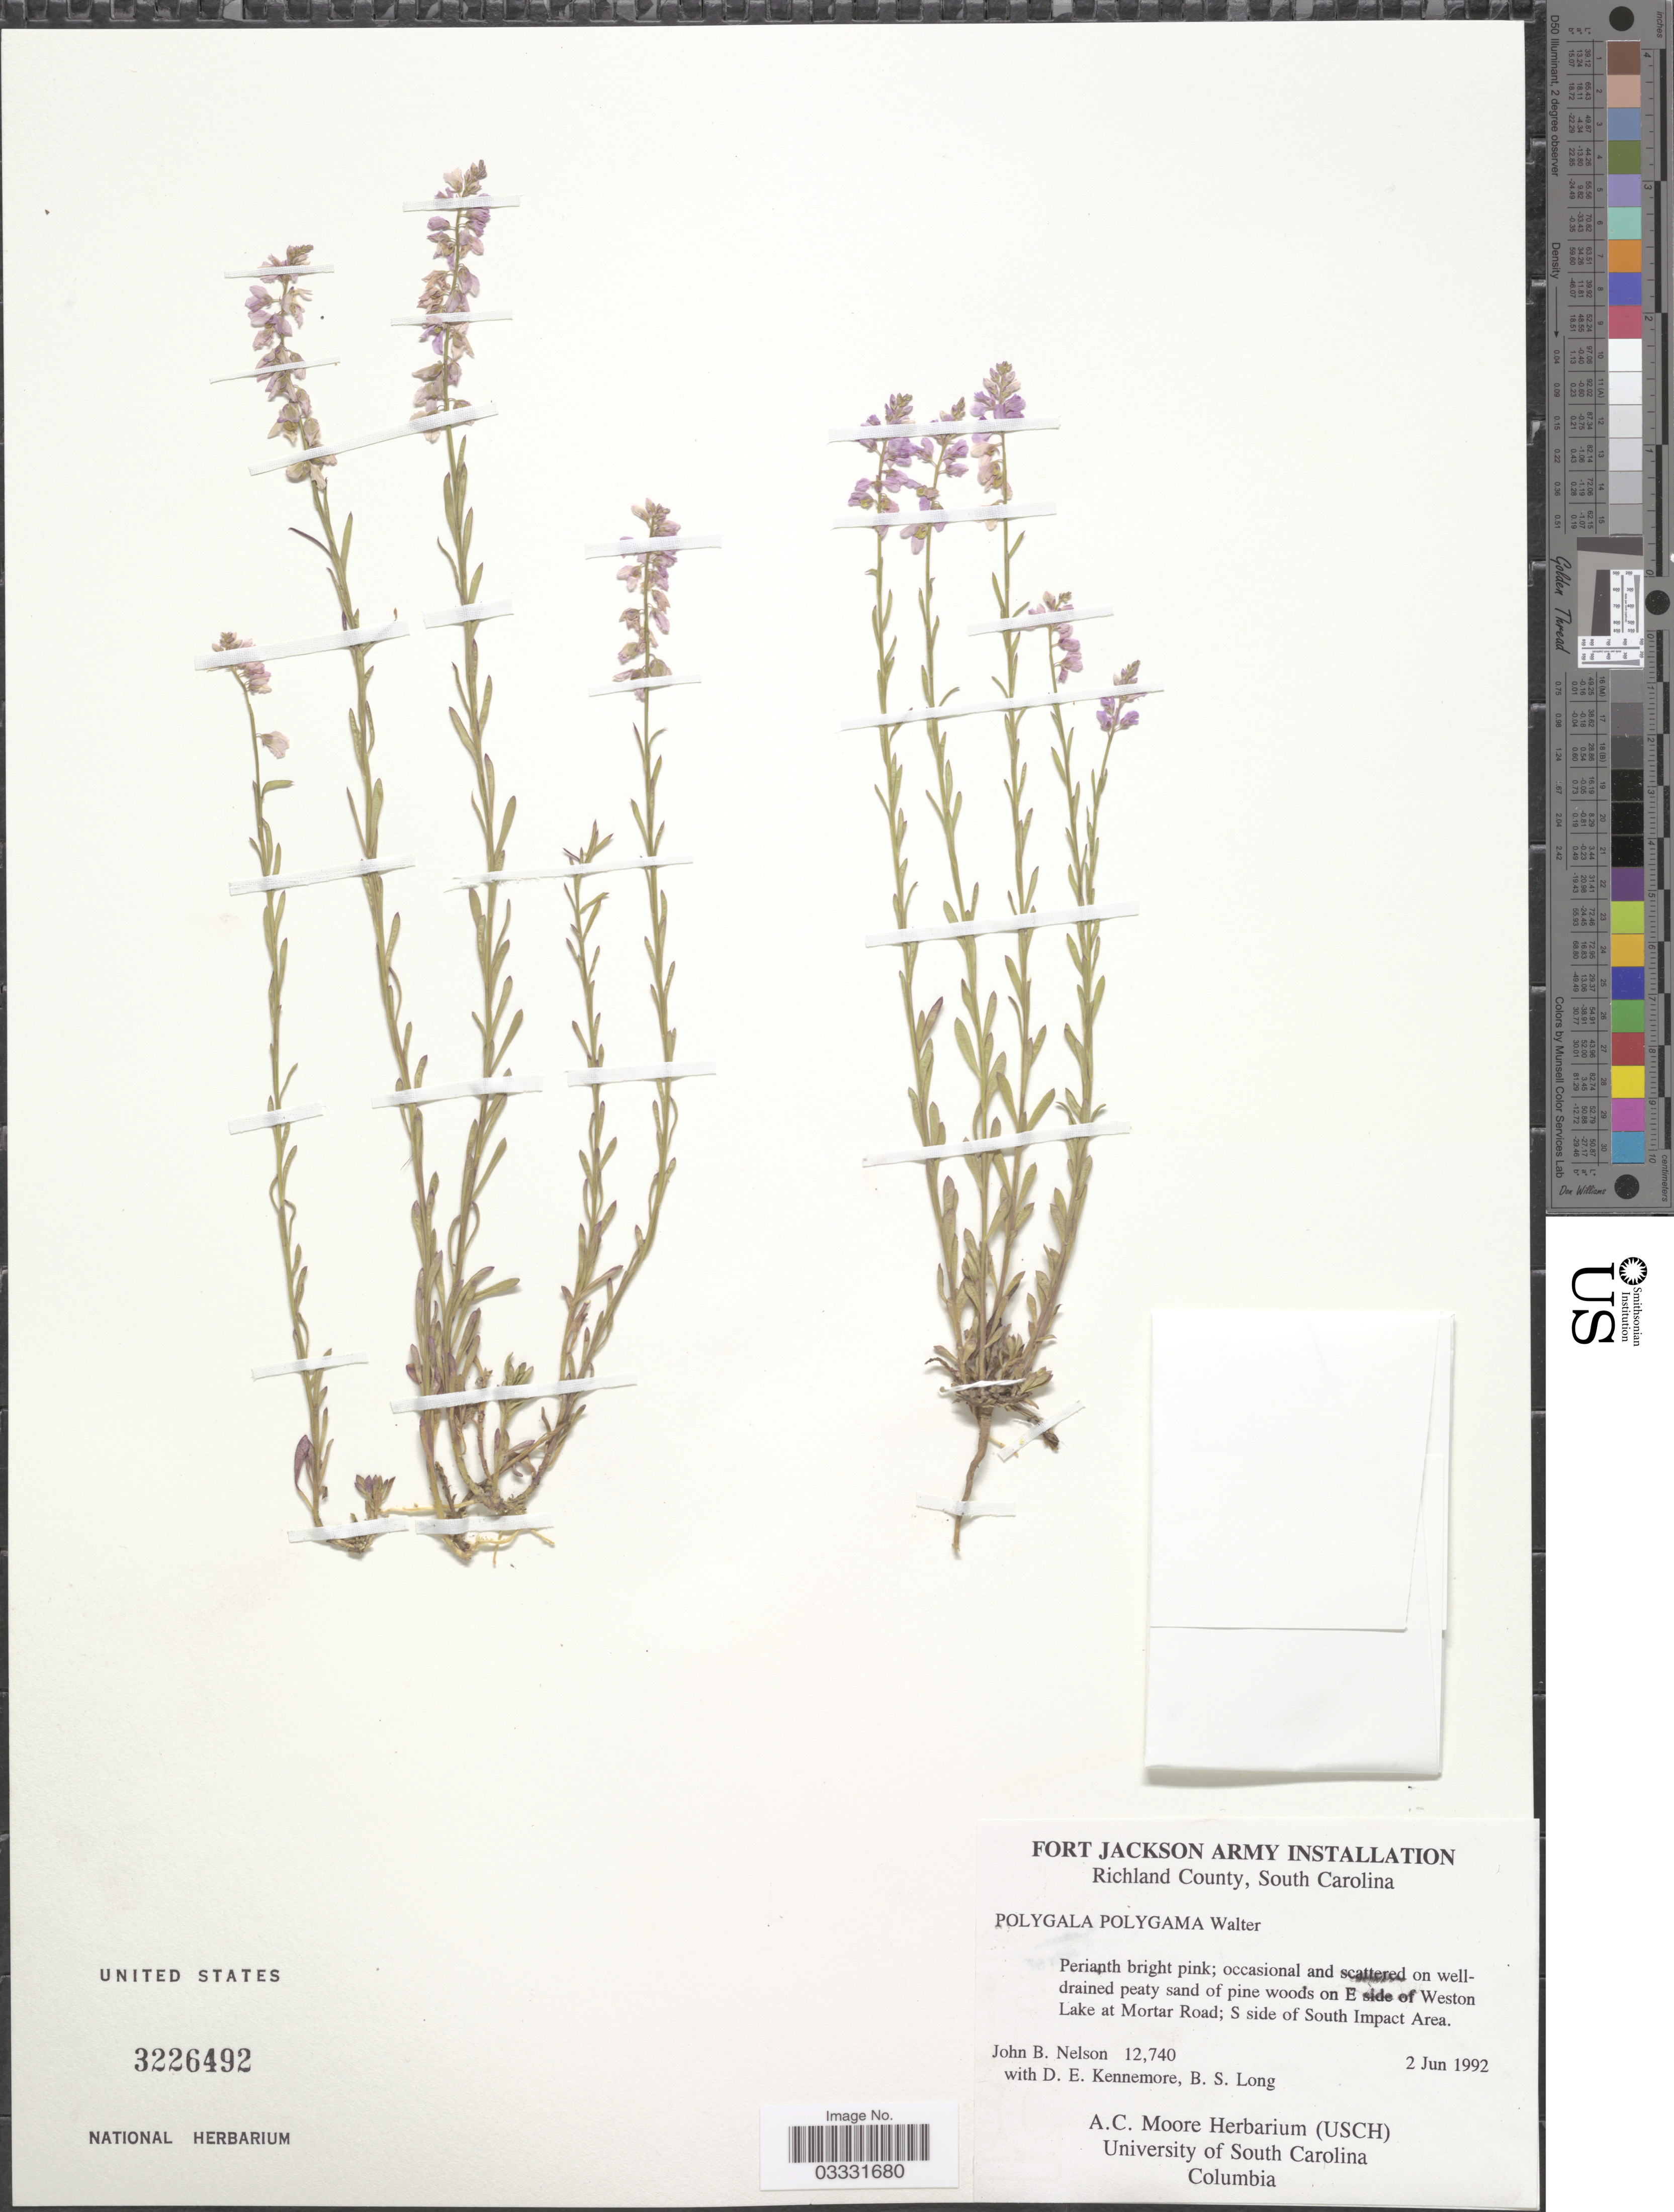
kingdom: Plantae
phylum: Tracheophyta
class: Magnoliopsida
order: Fabales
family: Polygalaceae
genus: Polygala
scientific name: Polygala polygama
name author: Walter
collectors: J. B. Nelson, D. Kennemore & B. Long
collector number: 12740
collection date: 1992-06-02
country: United States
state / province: South Carolina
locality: Richland County. on E side of Weston Lake at Mortar Road; S side of South Impact Area.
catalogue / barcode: US 3226492